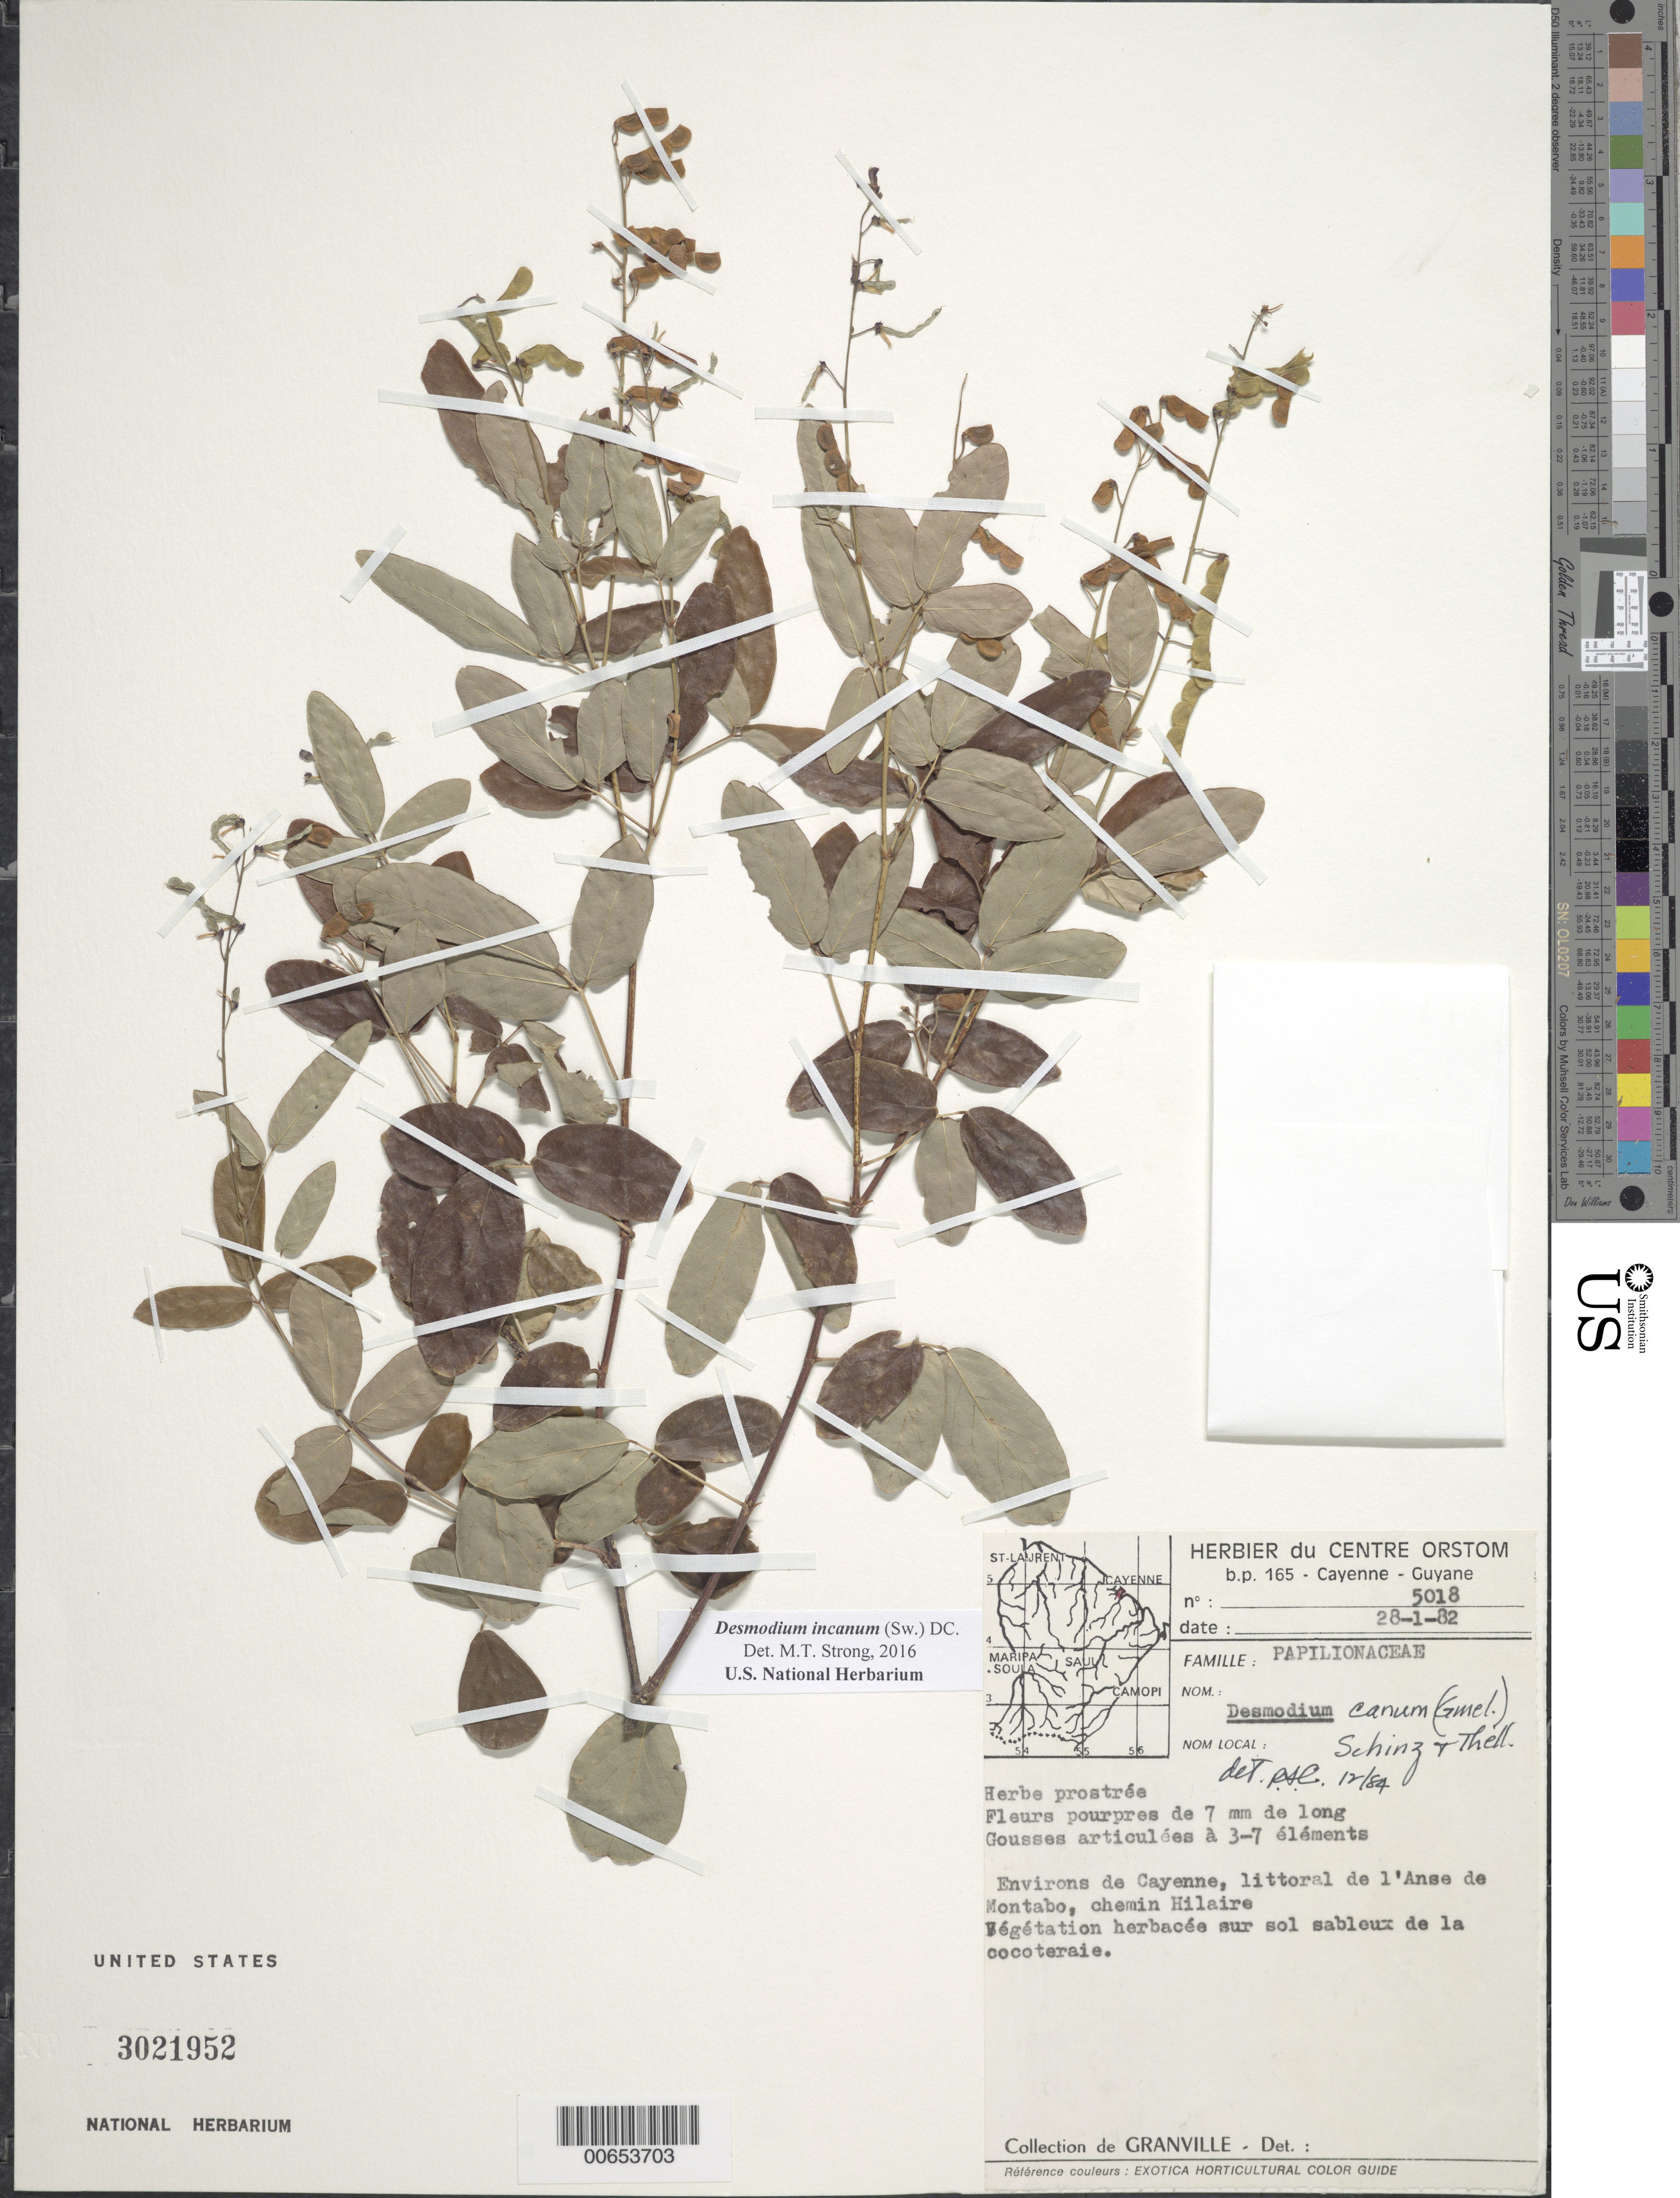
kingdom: Plantae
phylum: Tracheophyta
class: Magnoliopsida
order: Fabales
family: Fabaceae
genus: Desmodium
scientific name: Desmodium incanum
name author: (Sw.) DC.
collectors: J.-J. de Granville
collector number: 5018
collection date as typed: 28-Jan-82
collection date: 1982-01-28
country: French Guiana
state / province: Cayenne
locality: Cayenne, Anse de Montabo, chemin Hilaire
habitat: Herbaceous vegetation on sandy ground of the "cocoteraie"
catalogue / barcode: US 3021952